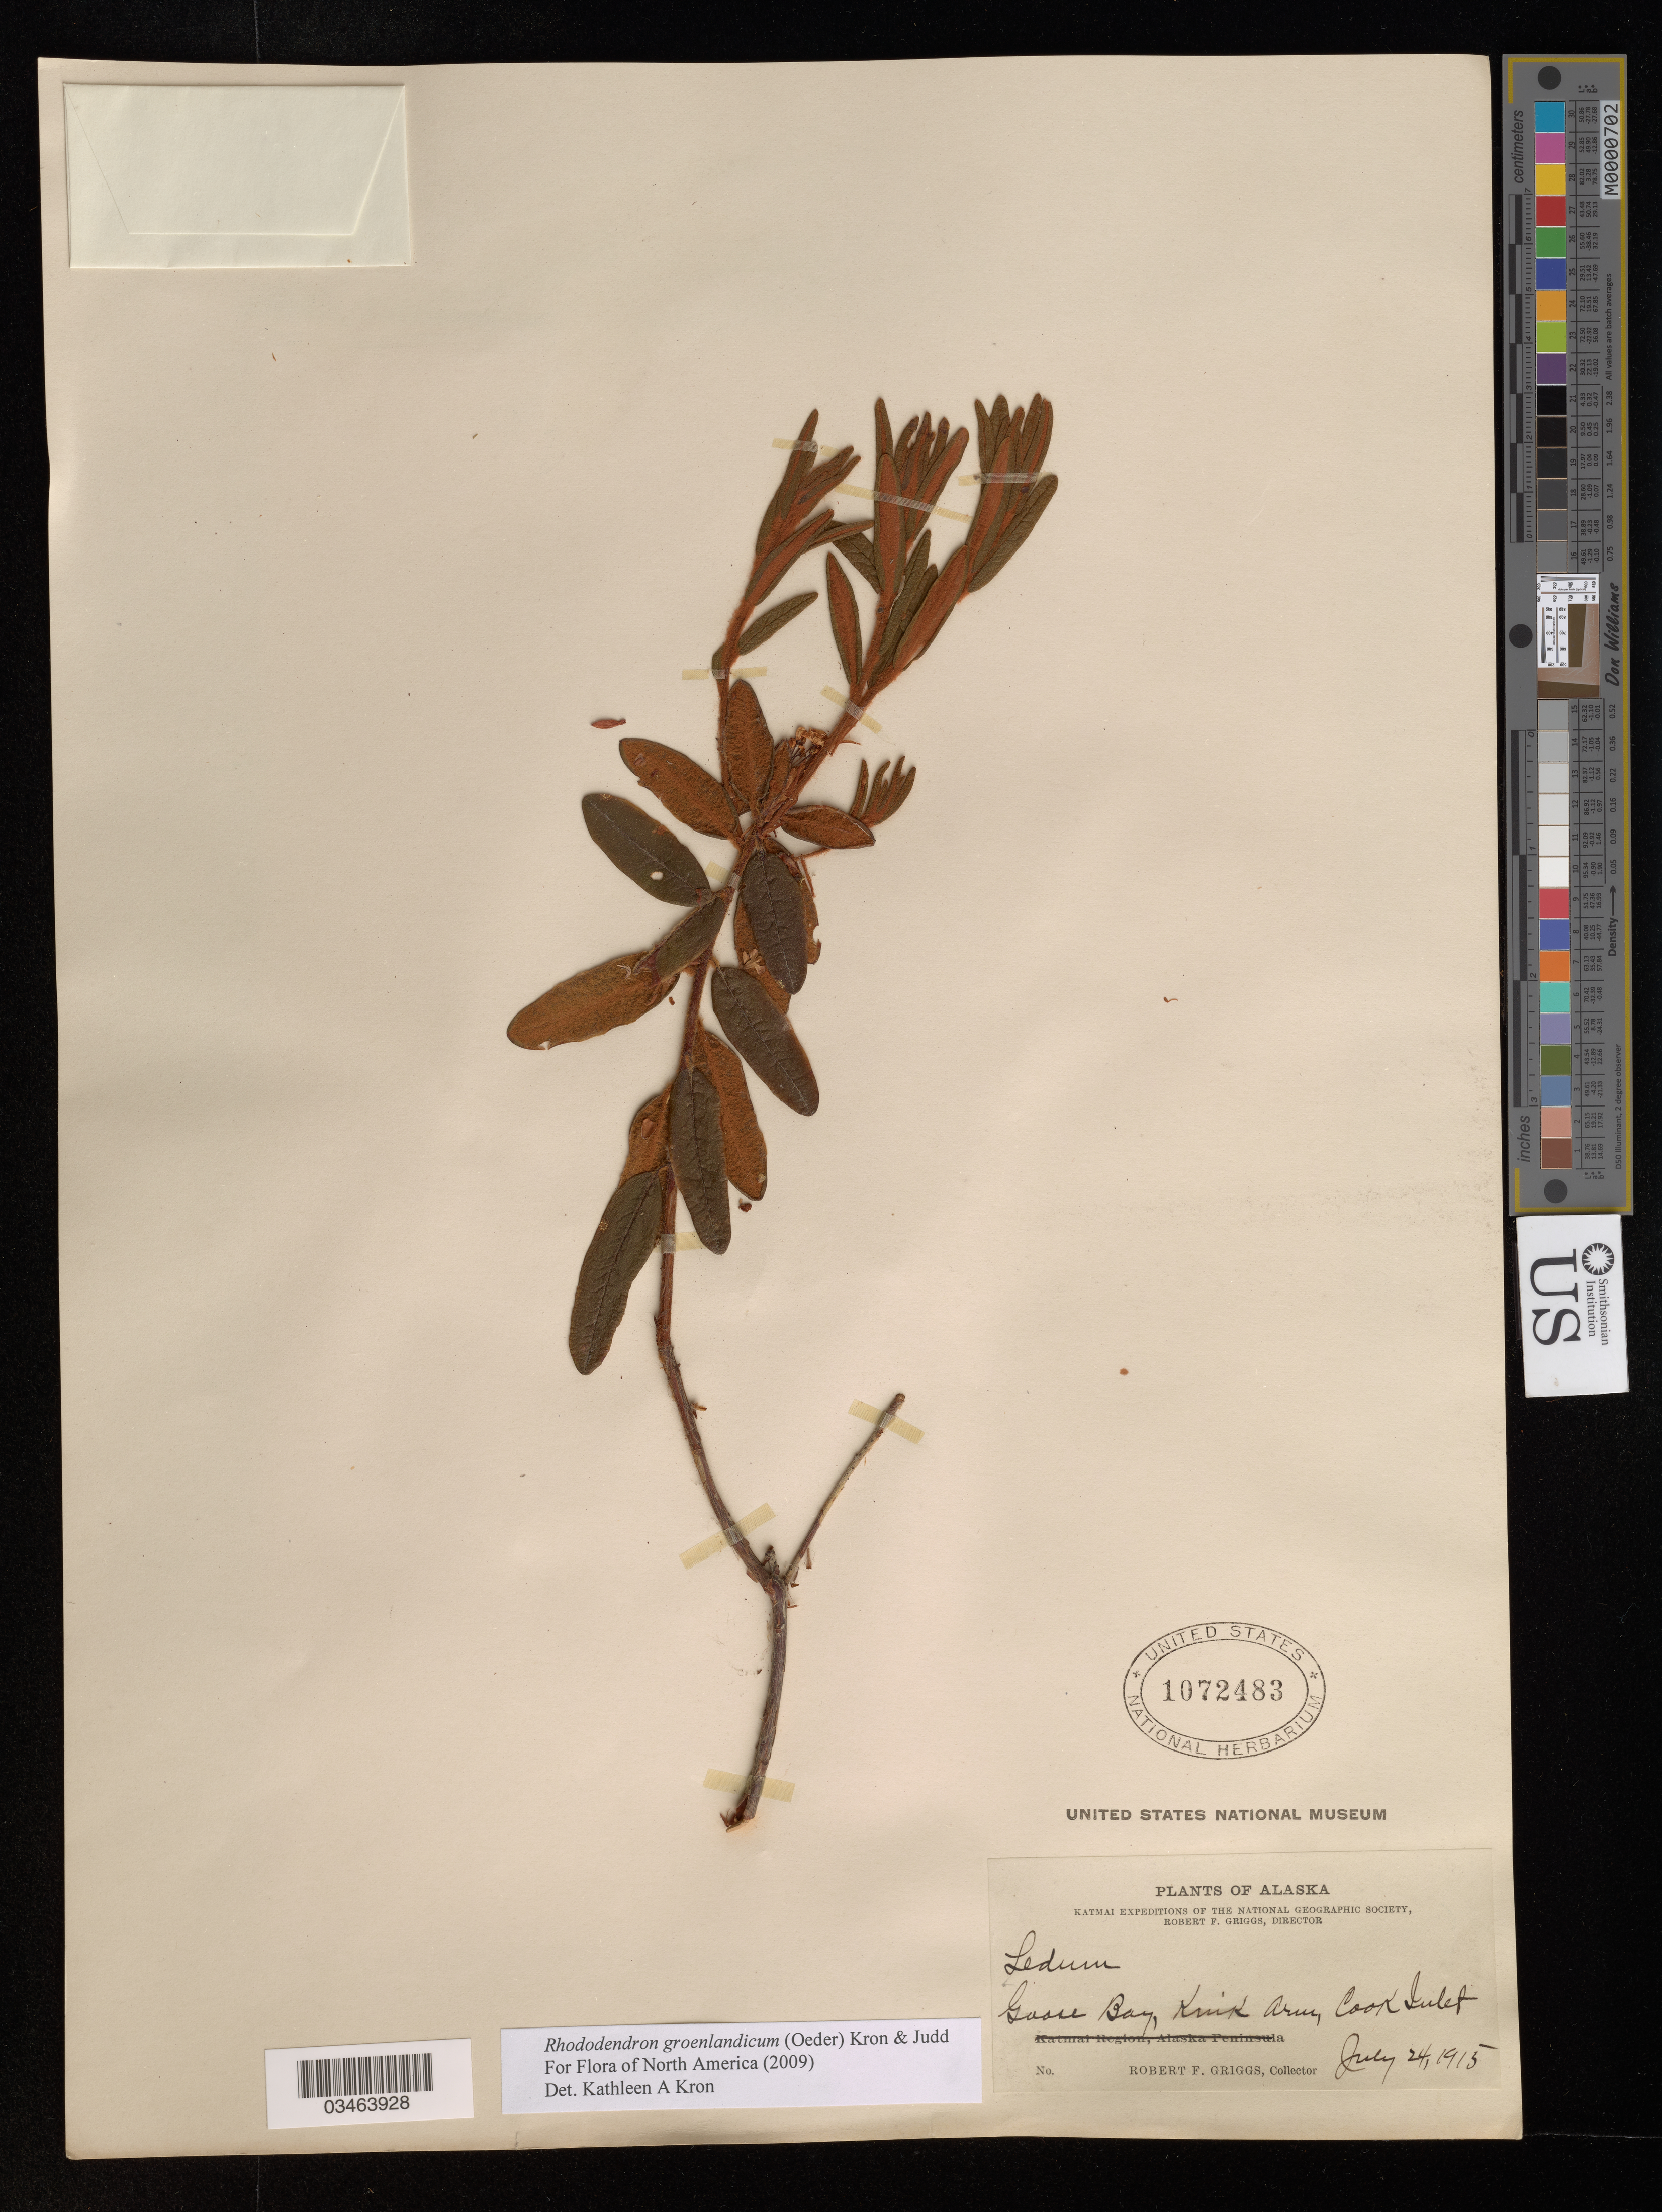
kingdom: Plantae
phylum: Tracheophyta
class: Magnoliopsida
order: Ericales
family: Ericaceae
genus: Rhododendron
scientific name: Rhododendron groenlandicum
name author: (Oeder) Kron & Judd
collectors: R. F. Griggs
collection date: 1915-07-24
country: United States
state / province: Alaska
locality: Goose Bay, Knix* Arm, Cook Inlet.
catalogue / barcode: US 1072483